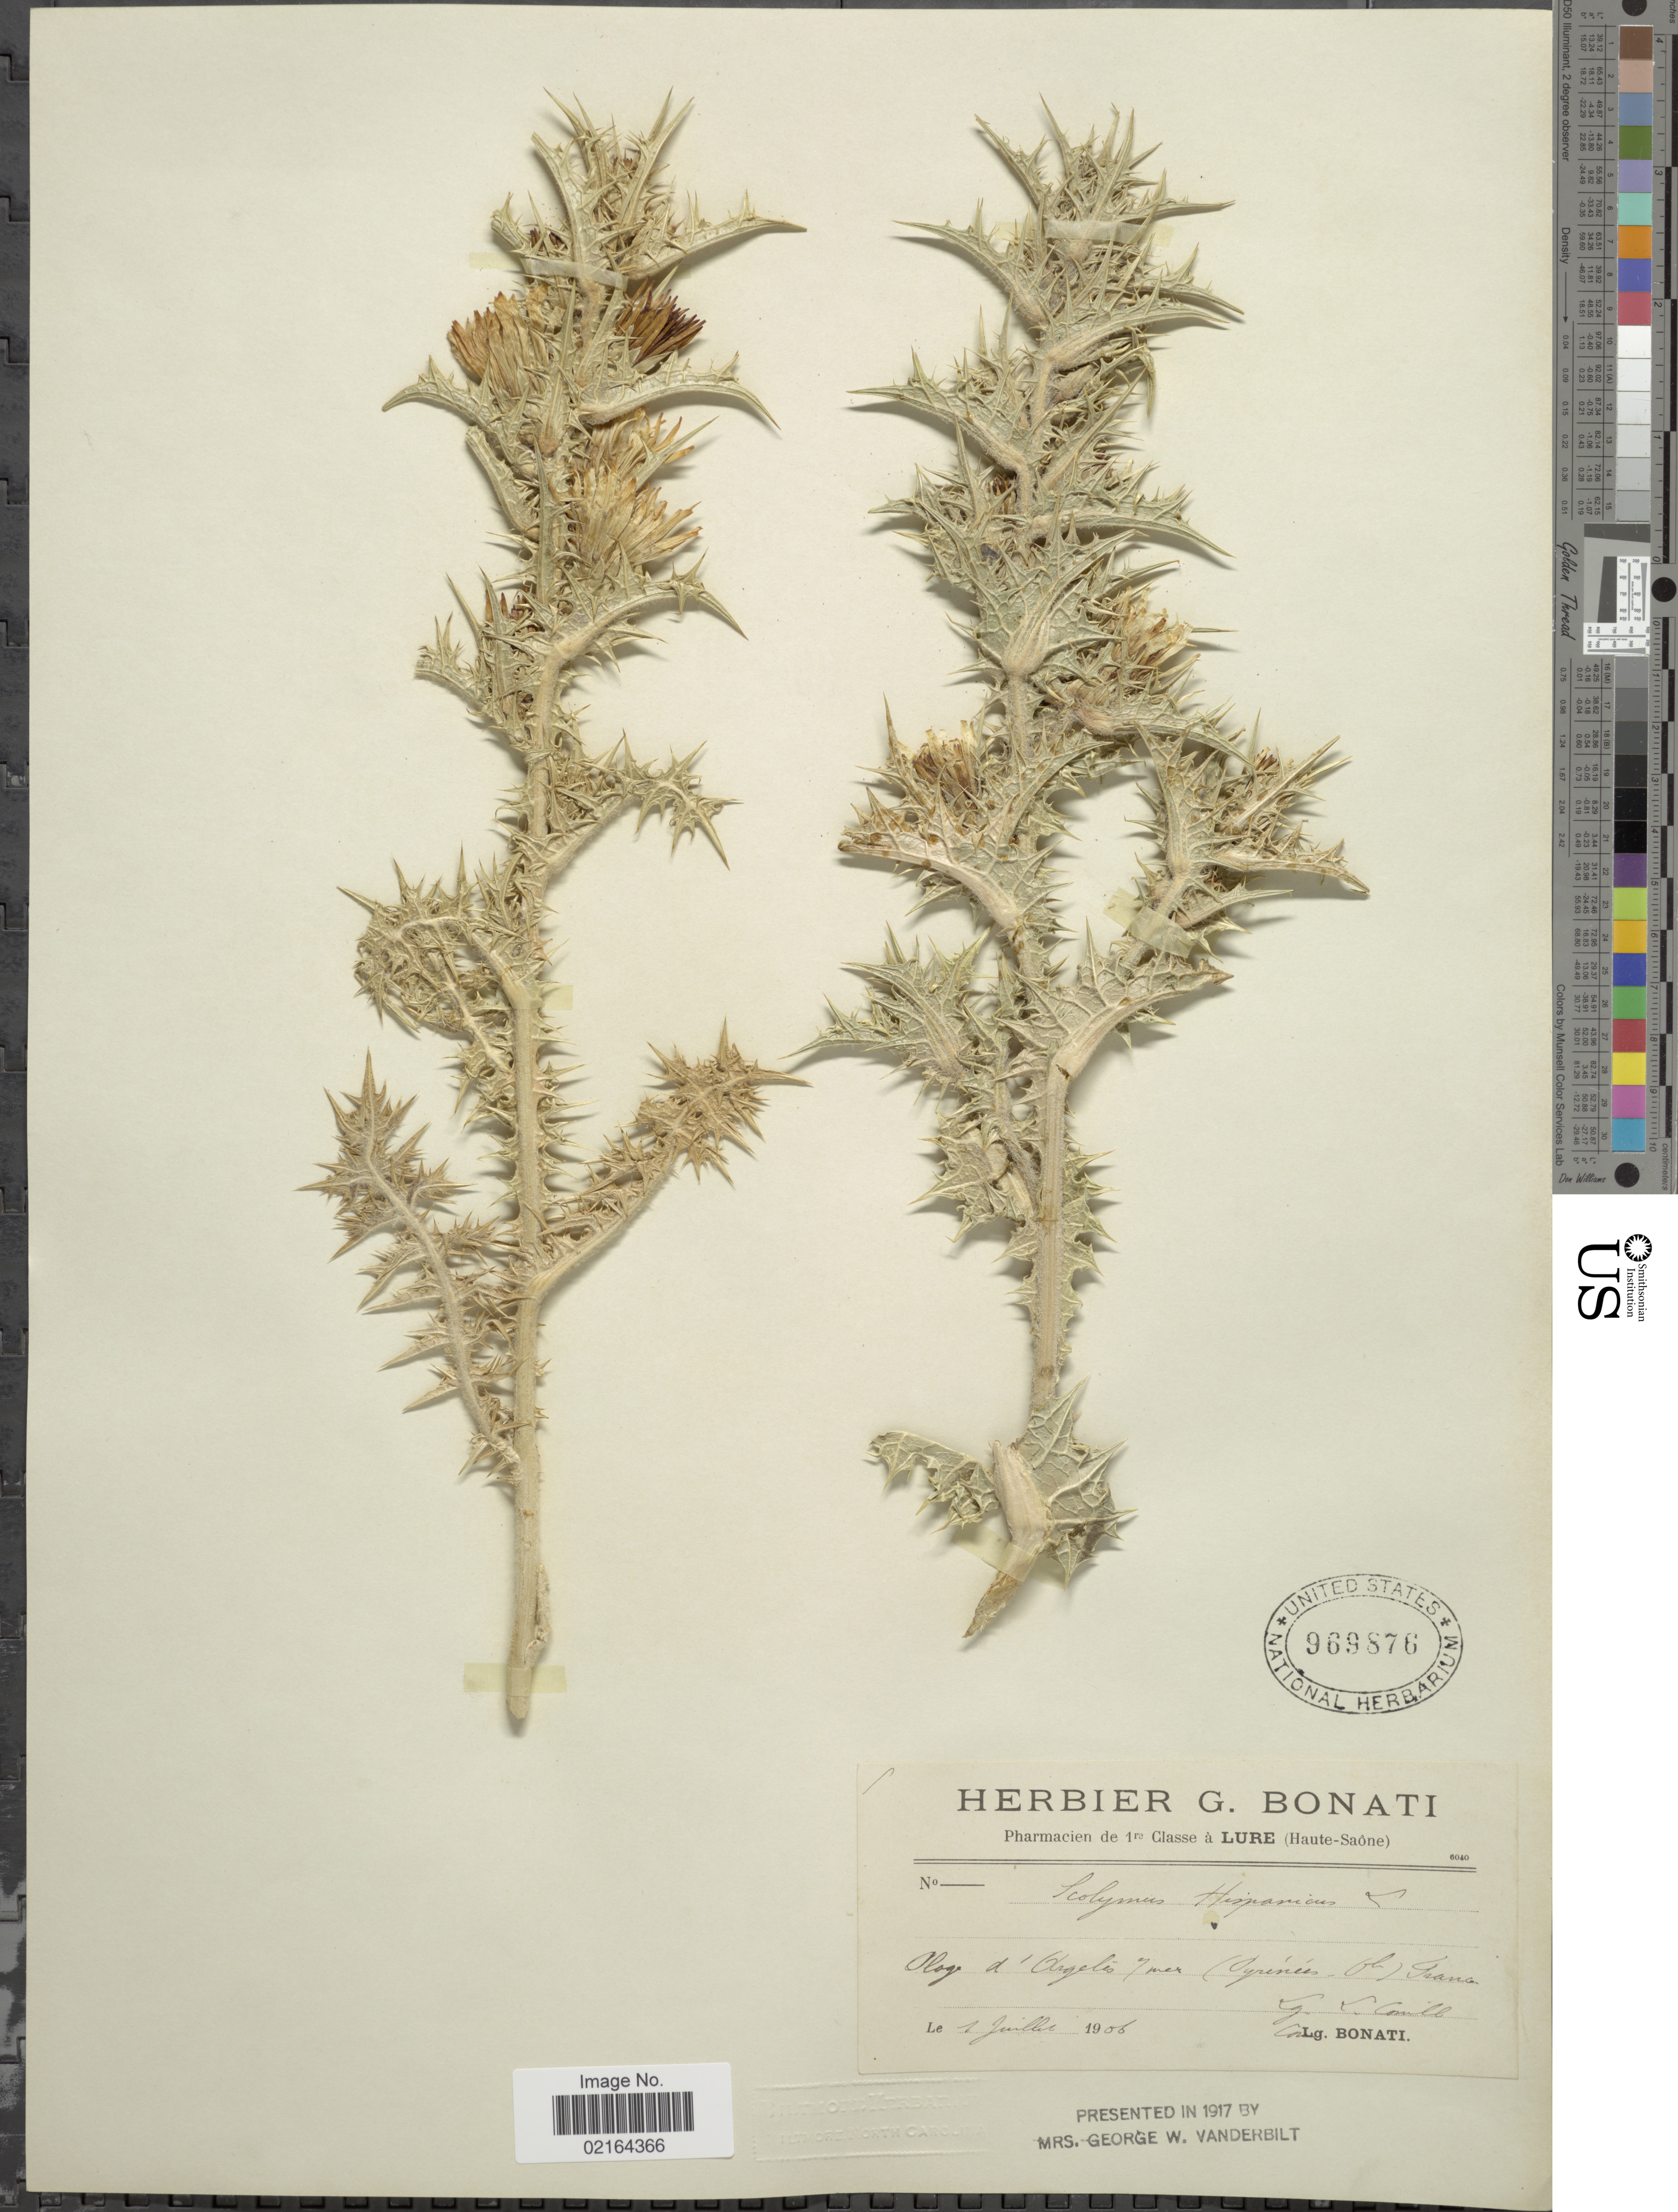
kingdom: Plantae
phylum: Tracheophyta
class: Magnoliopsida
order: Asterales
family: Asteraceae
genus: Scolymus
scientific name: Scolymus hispanicus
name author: L.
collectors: Conill, L. & -. Bonati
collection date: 1906-07-01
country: France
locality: Alog d' Angelo iner (Pyrenes obr) [interpreted]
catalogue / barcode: US 969876